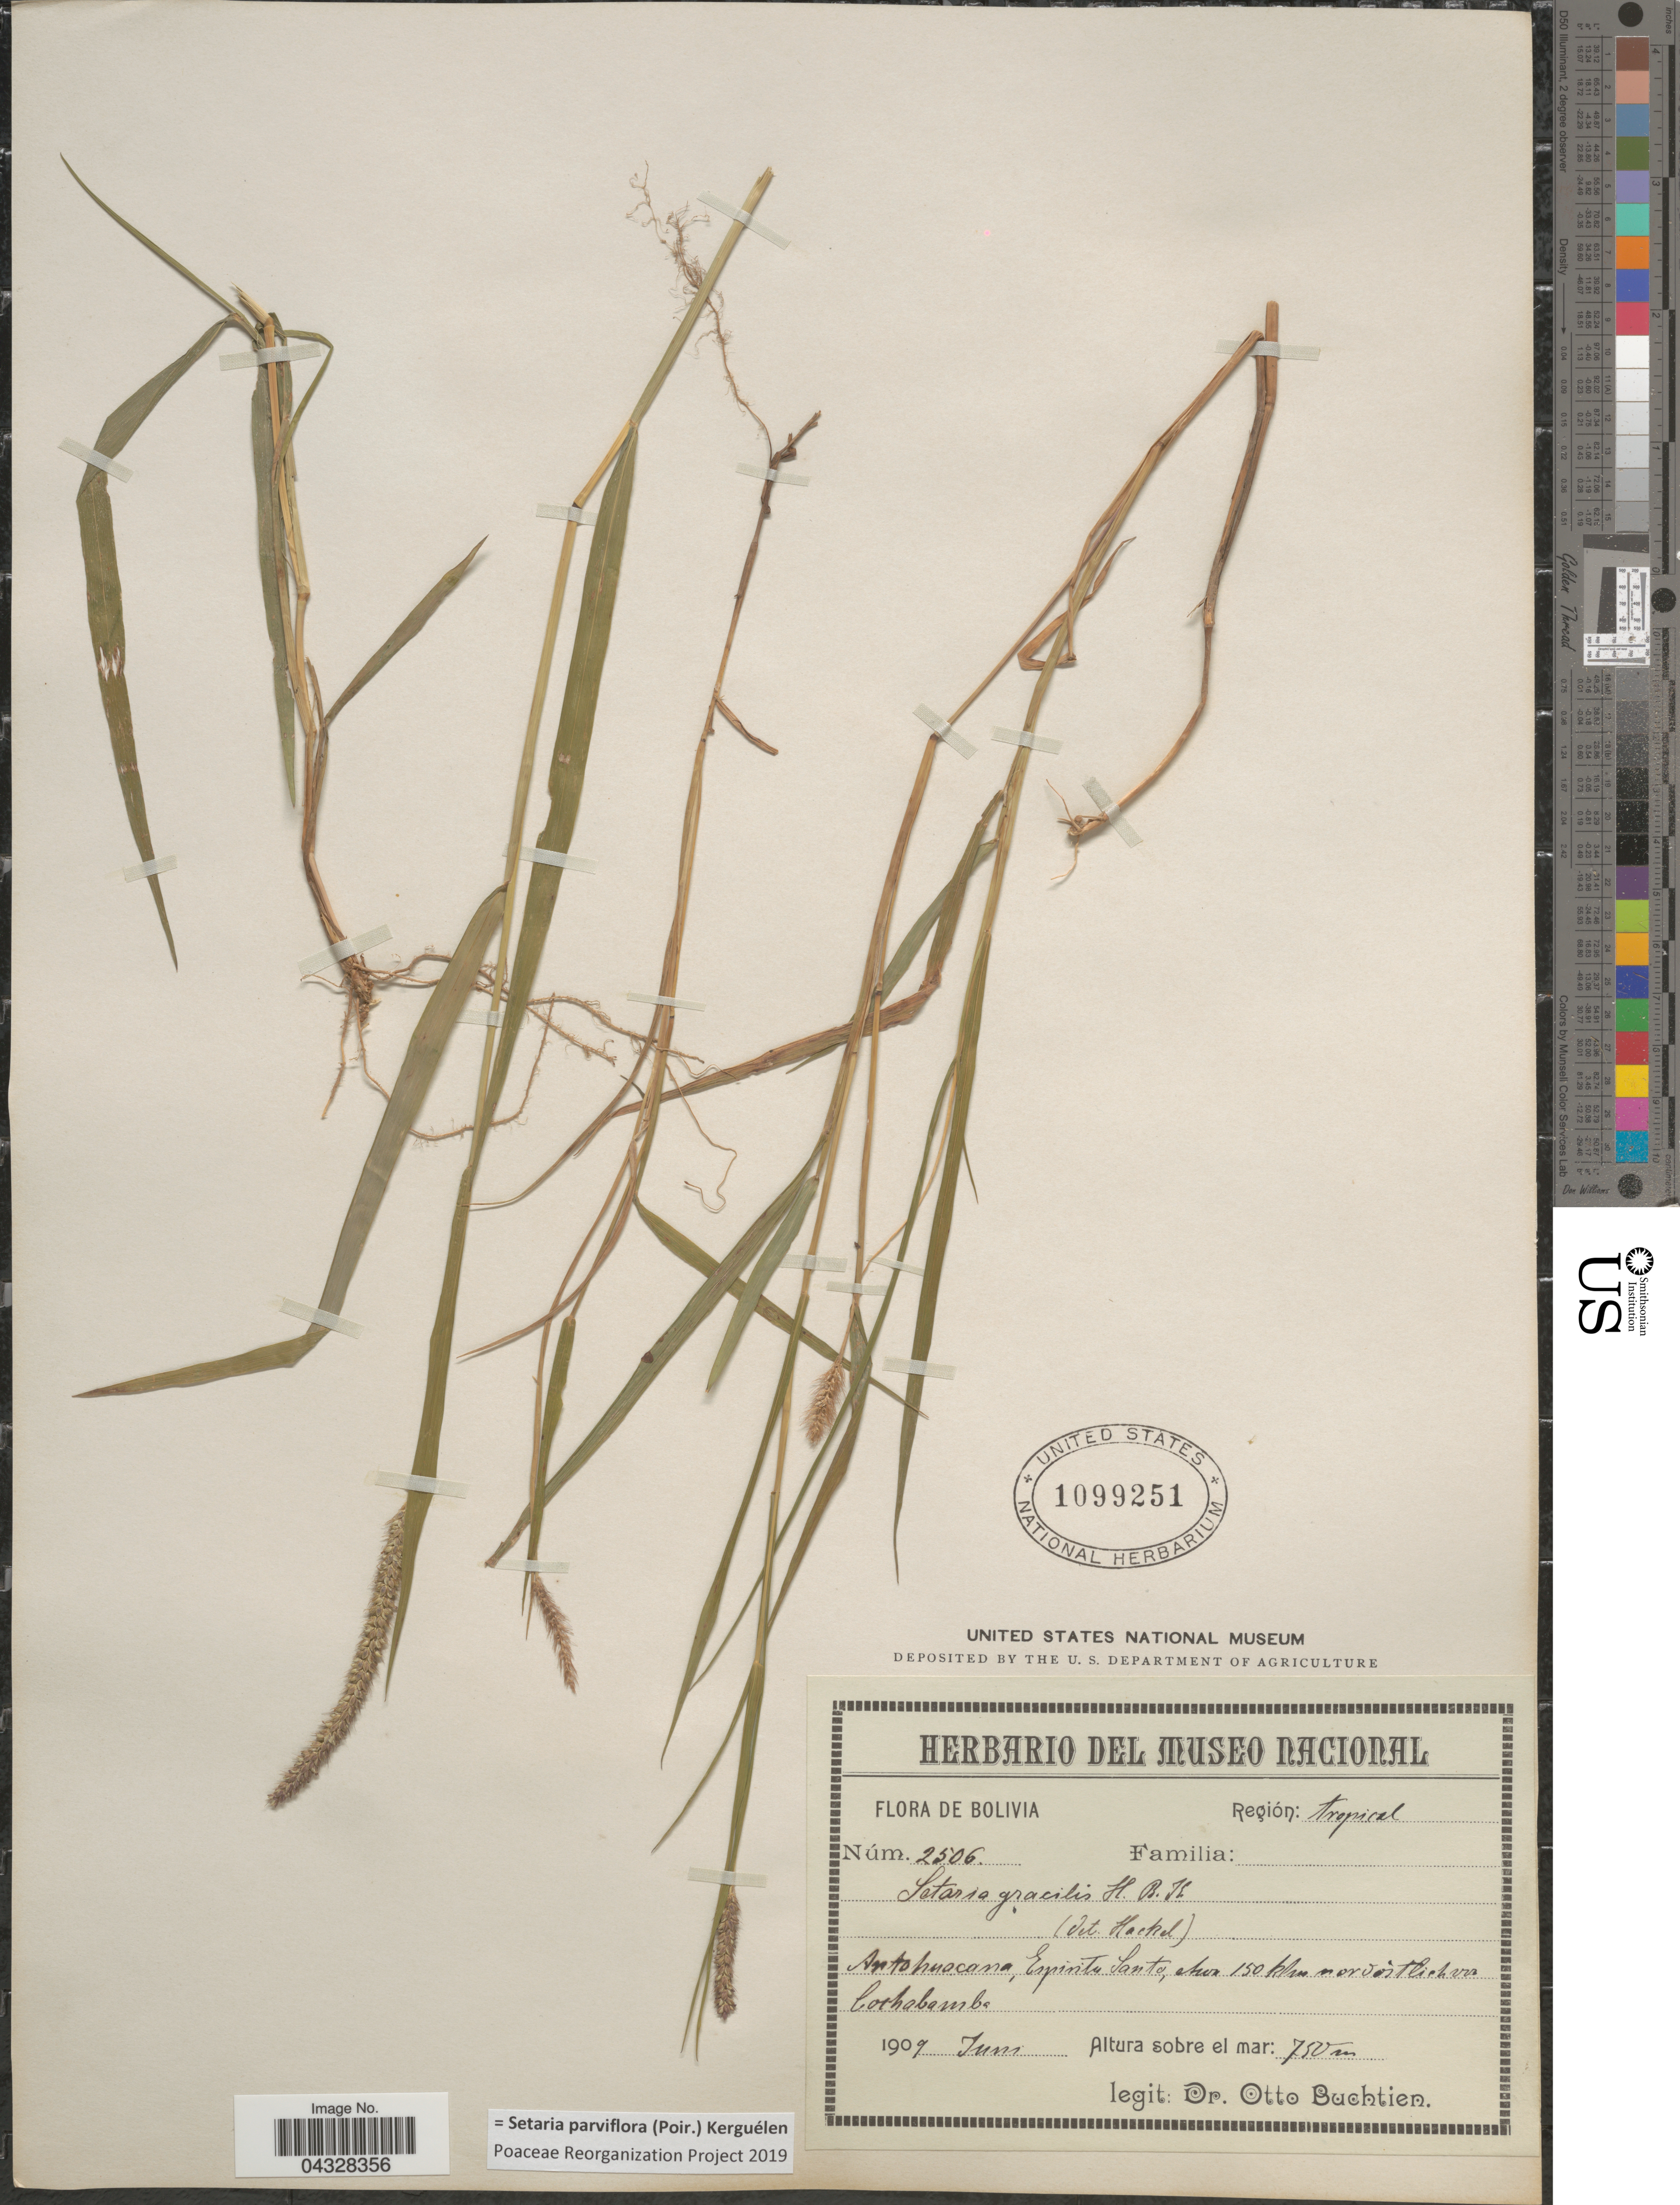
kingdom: Plantae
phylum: Tracheophyta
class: Liliopsida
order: Poales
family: Poaceae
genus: Setaria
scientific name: Setaria parviflora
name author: (Poir.) Kerguélen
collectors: O. Buchtien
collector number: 2506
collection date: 1909-06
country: Bolivia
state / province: Cochabamba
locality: Antohuacana, Espiritu Santo, etron 150 klm nordostlich ver Cochabamba.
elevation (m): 750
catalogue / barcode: US 1099251